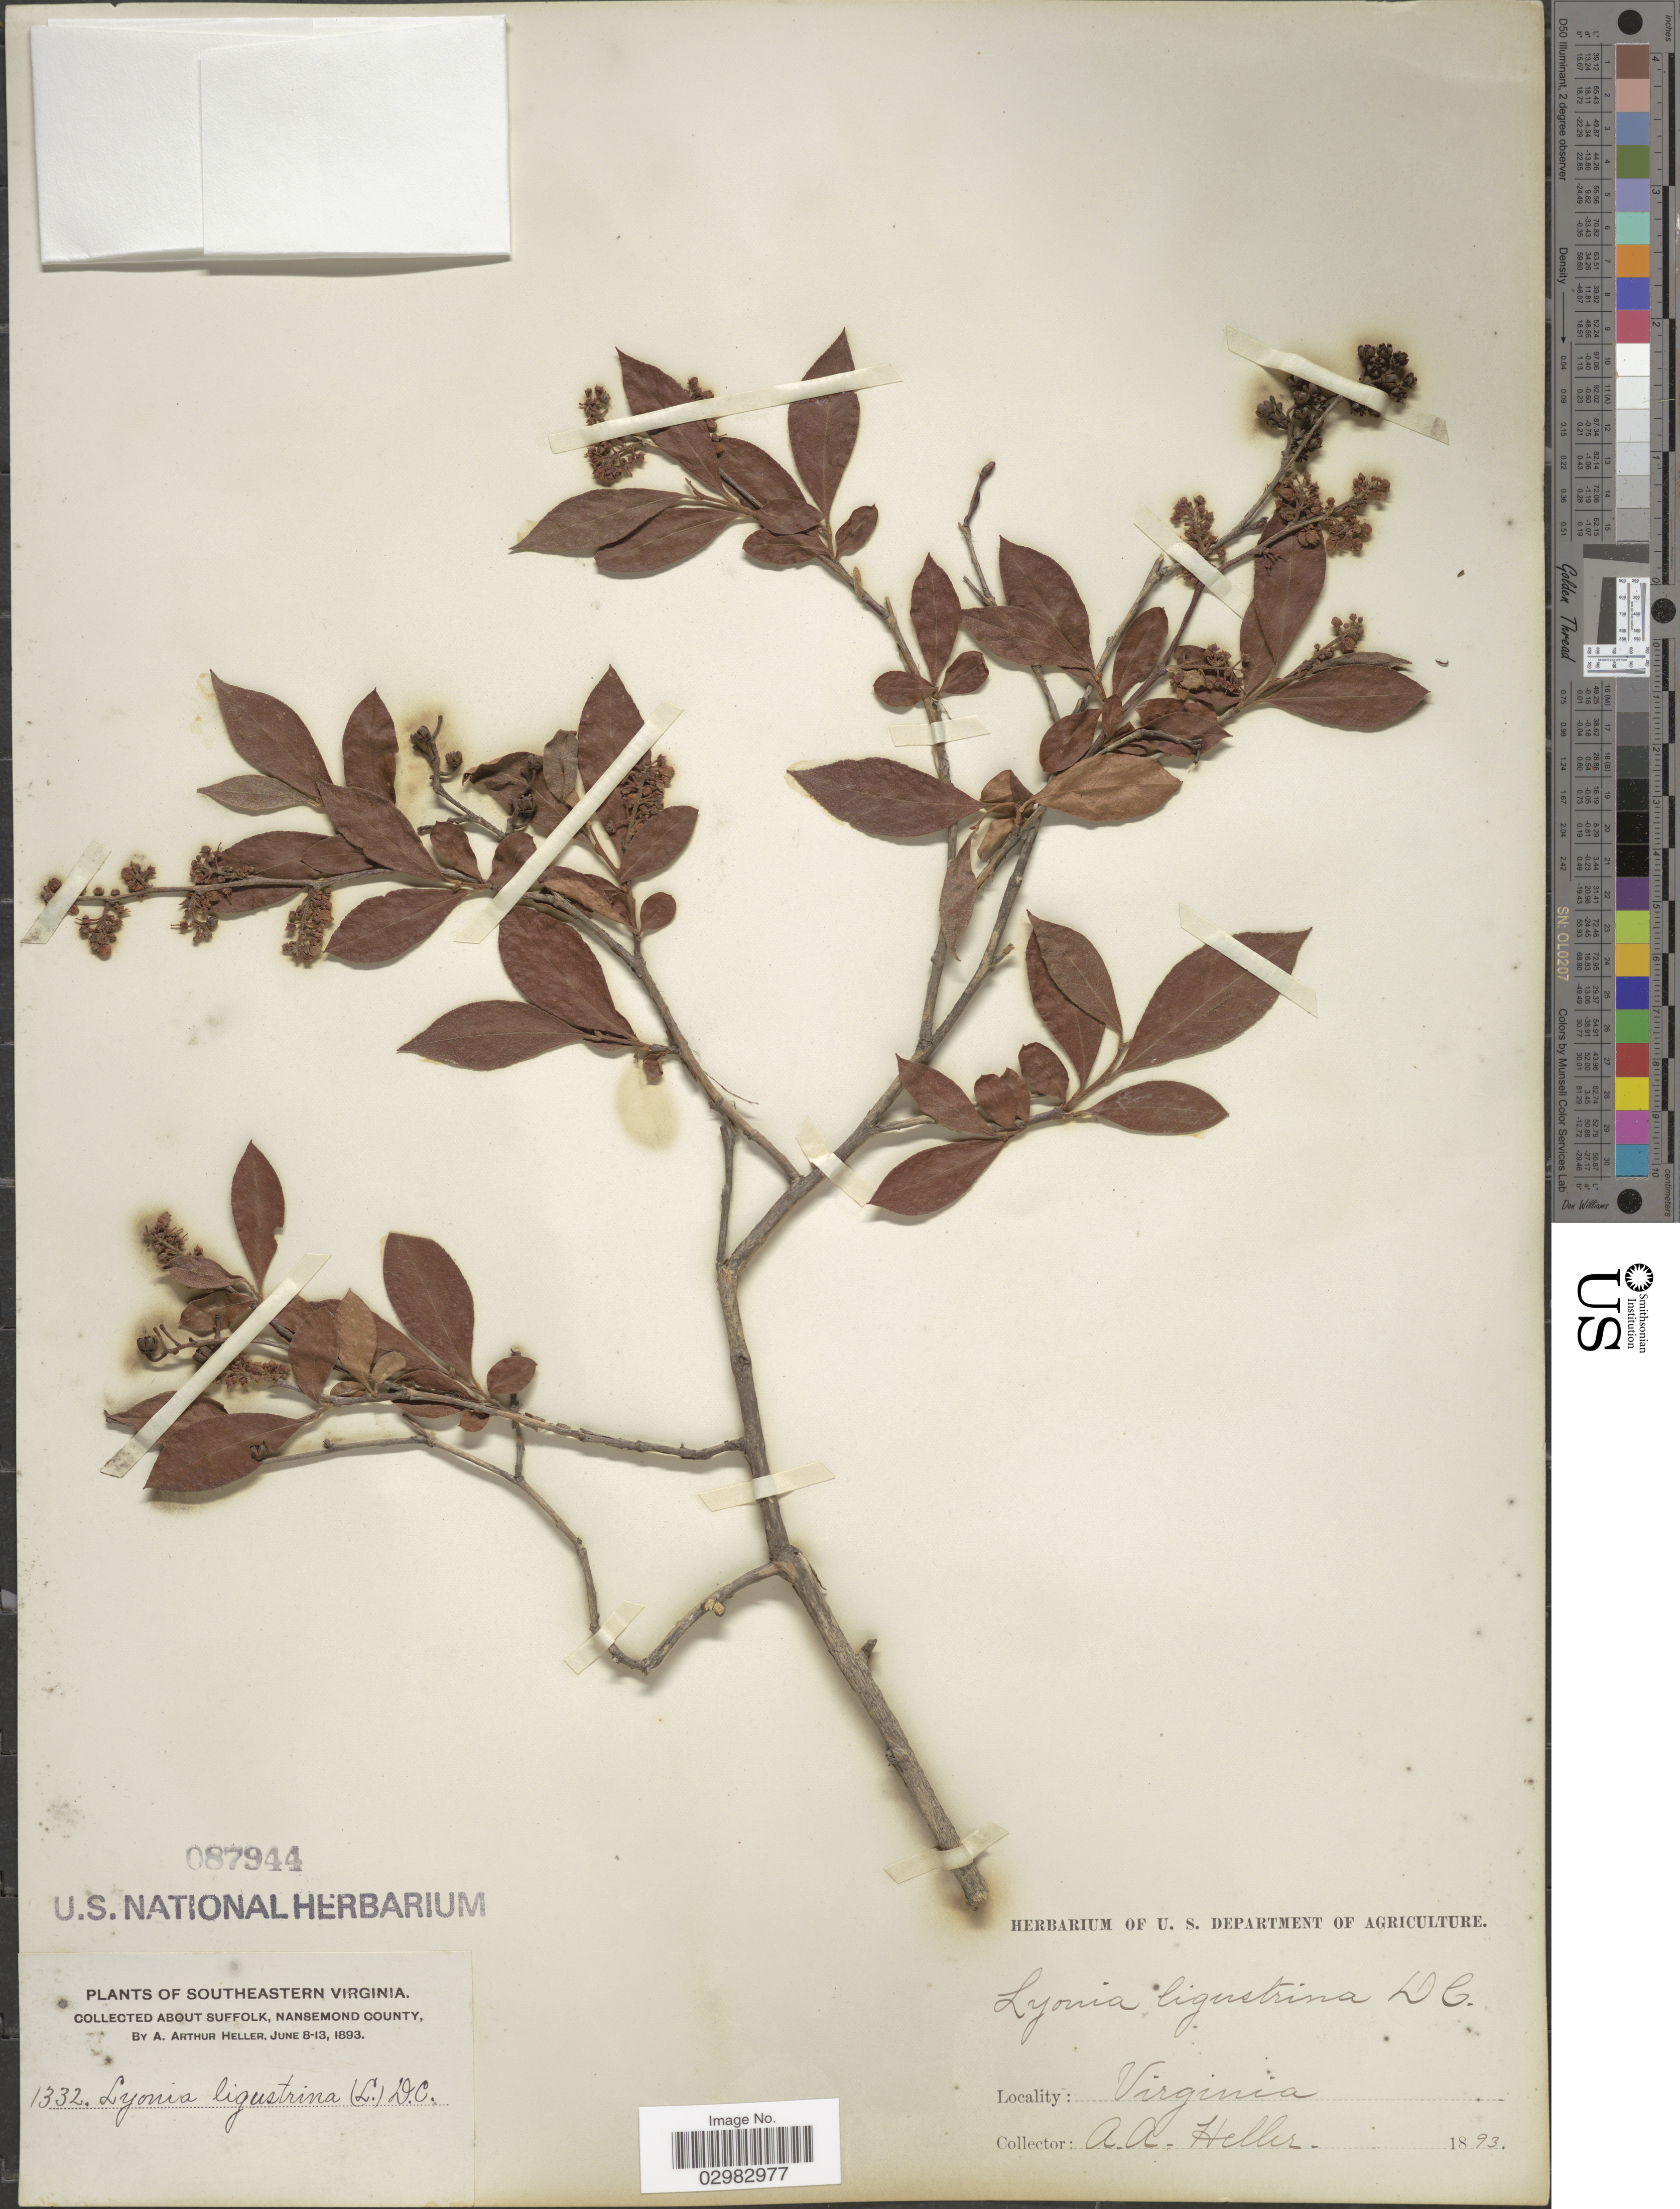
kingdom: Plantae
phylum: Tracheophyta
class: Magnoliopsida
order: Ericales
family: Ericaceae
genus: Lyonia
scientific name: Lyonia ligustrina var. ligustrina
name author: (L.) DC.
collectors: A. A. Heller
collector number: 1332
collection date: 1893-06-08/1893-06-13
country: United States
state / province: Virginia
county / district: City of Suffolk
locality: Southern Virginia, about Suffolk, Nansemond County.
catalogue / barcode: US 87944